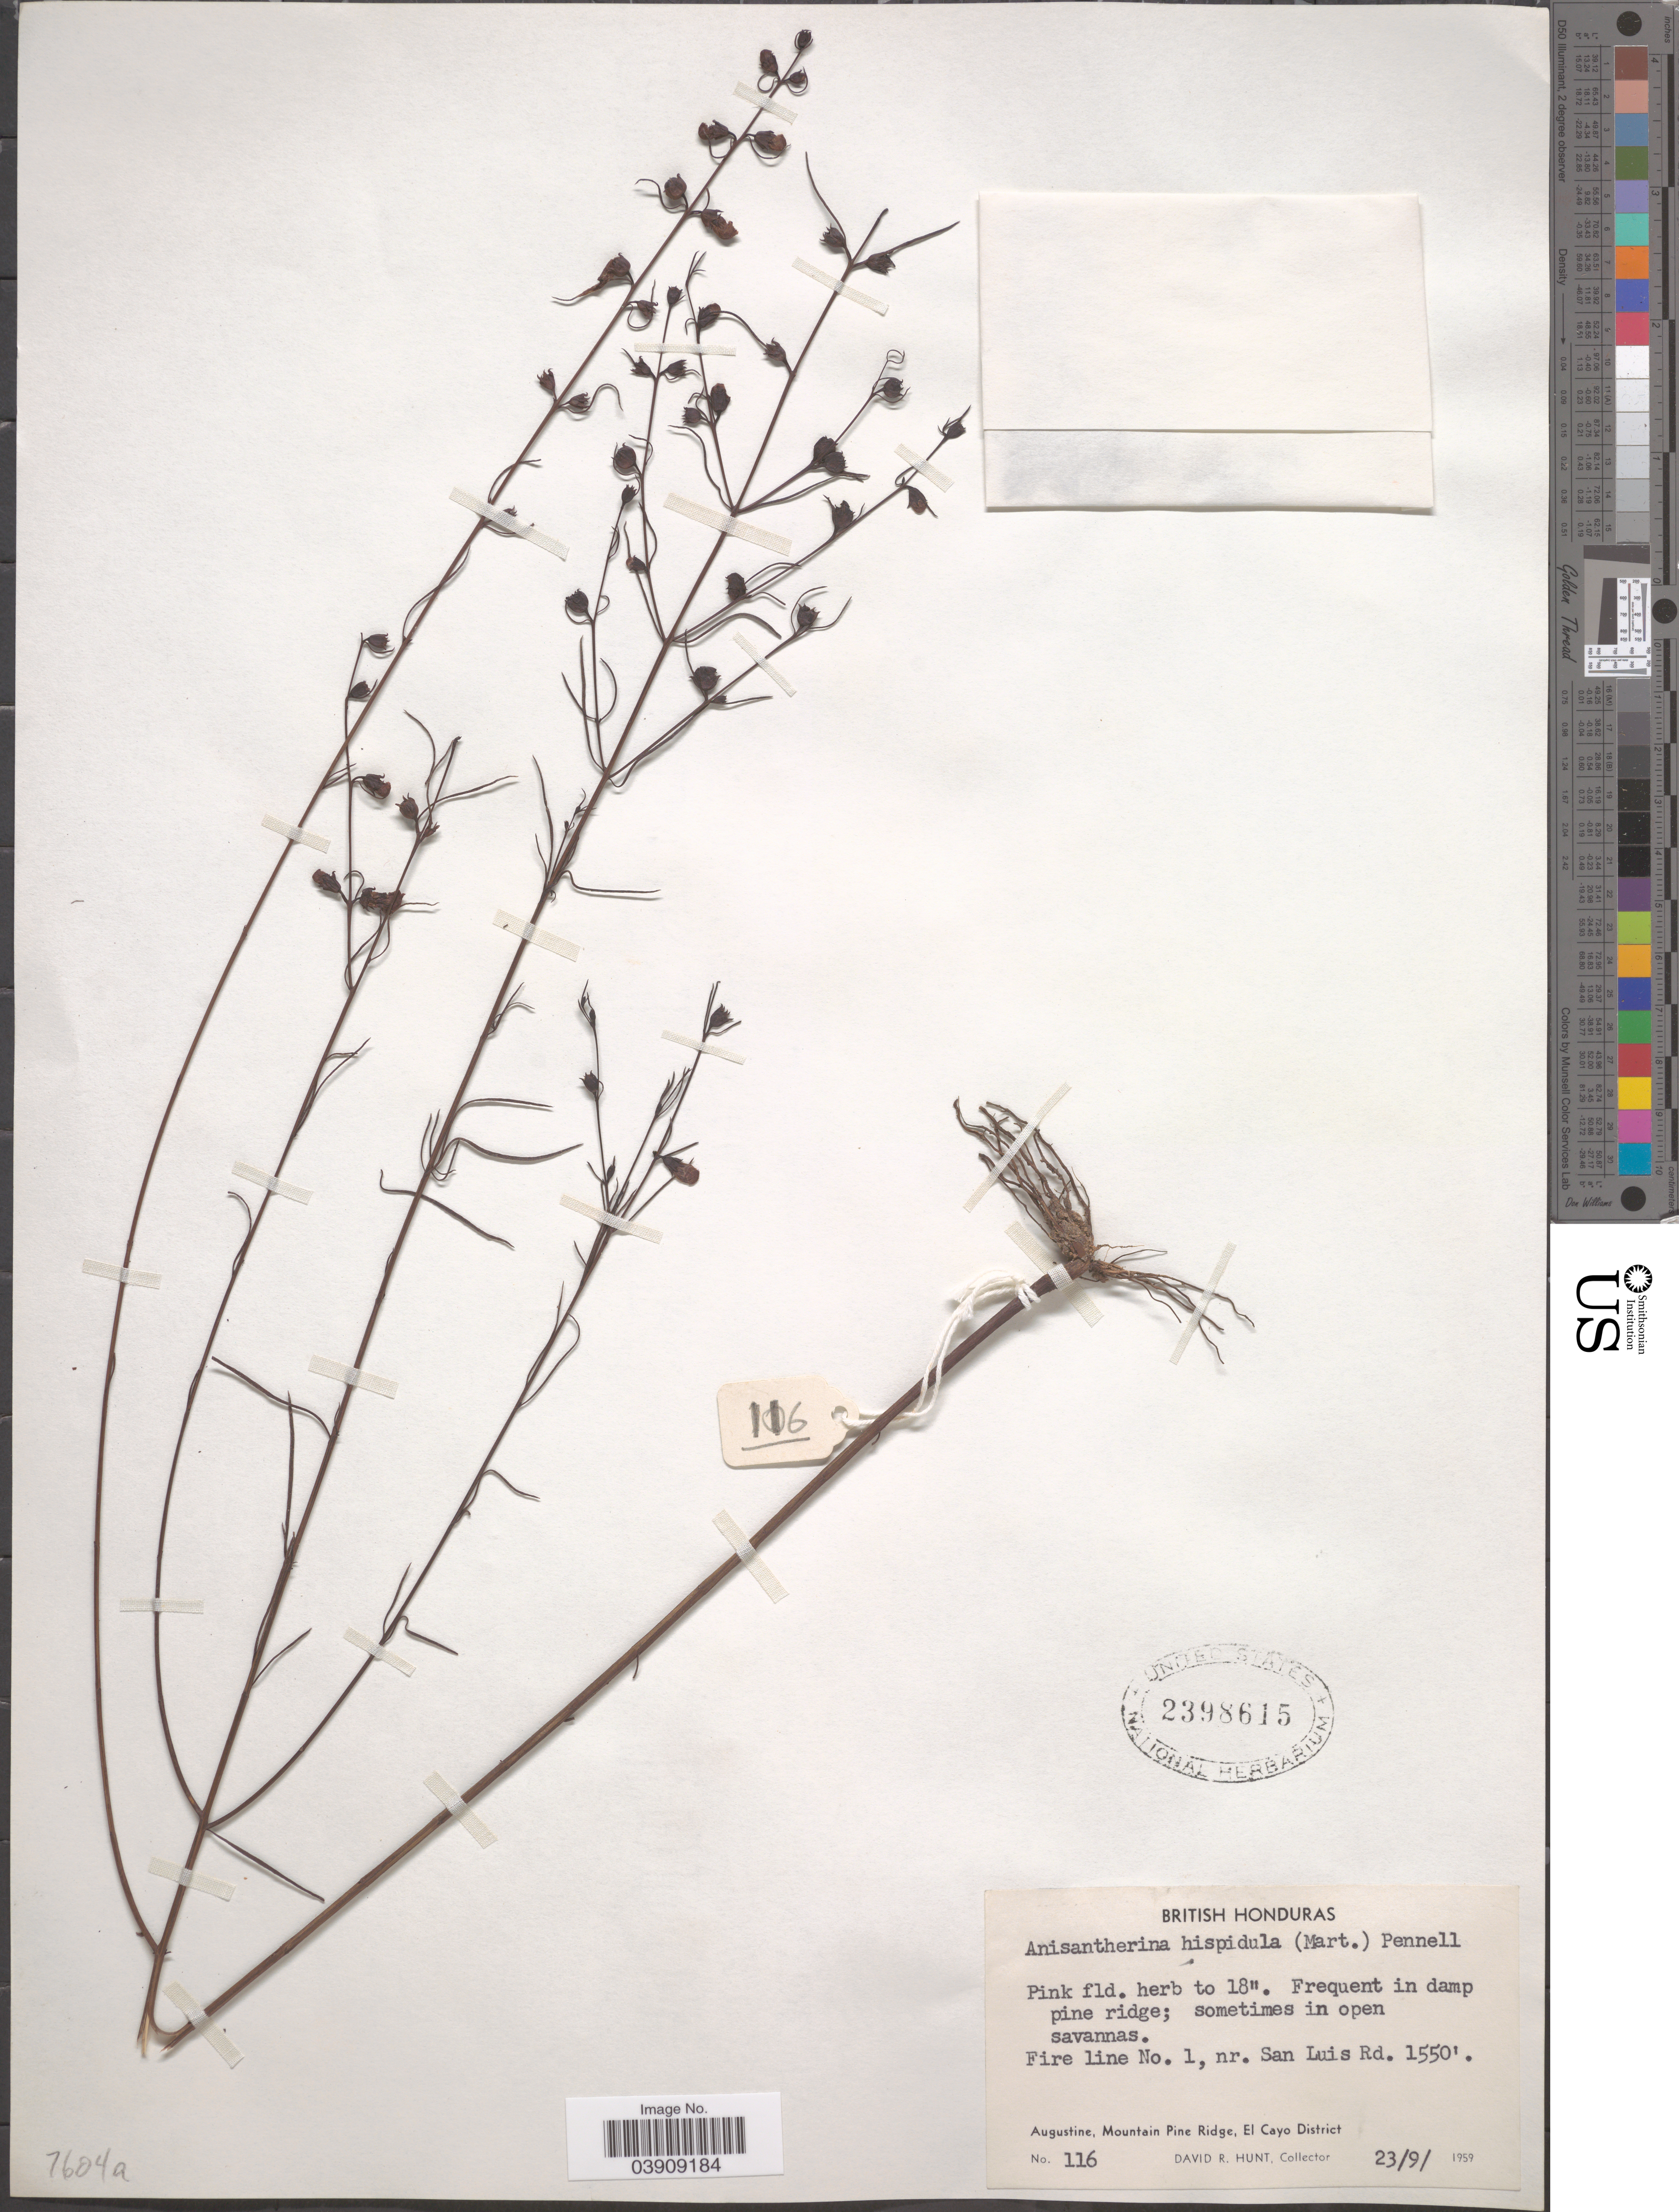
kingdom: Plantae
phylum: Tracheophyta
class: Magnoliopsida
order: Lamiales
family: Orobanchaceae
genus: Anisantherina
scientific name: Anisantherina hispidula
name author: (Mart.) Pennell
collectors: D. R. Hunt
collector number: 116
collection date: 1959-09-23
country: Belize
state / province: Cayo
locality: British Honduras. Fire line No. 1, nr. San Luis Rd. Augustine, Mountain Pine Ridge, El Cayo District.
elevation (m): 472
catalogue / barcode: US 2398615